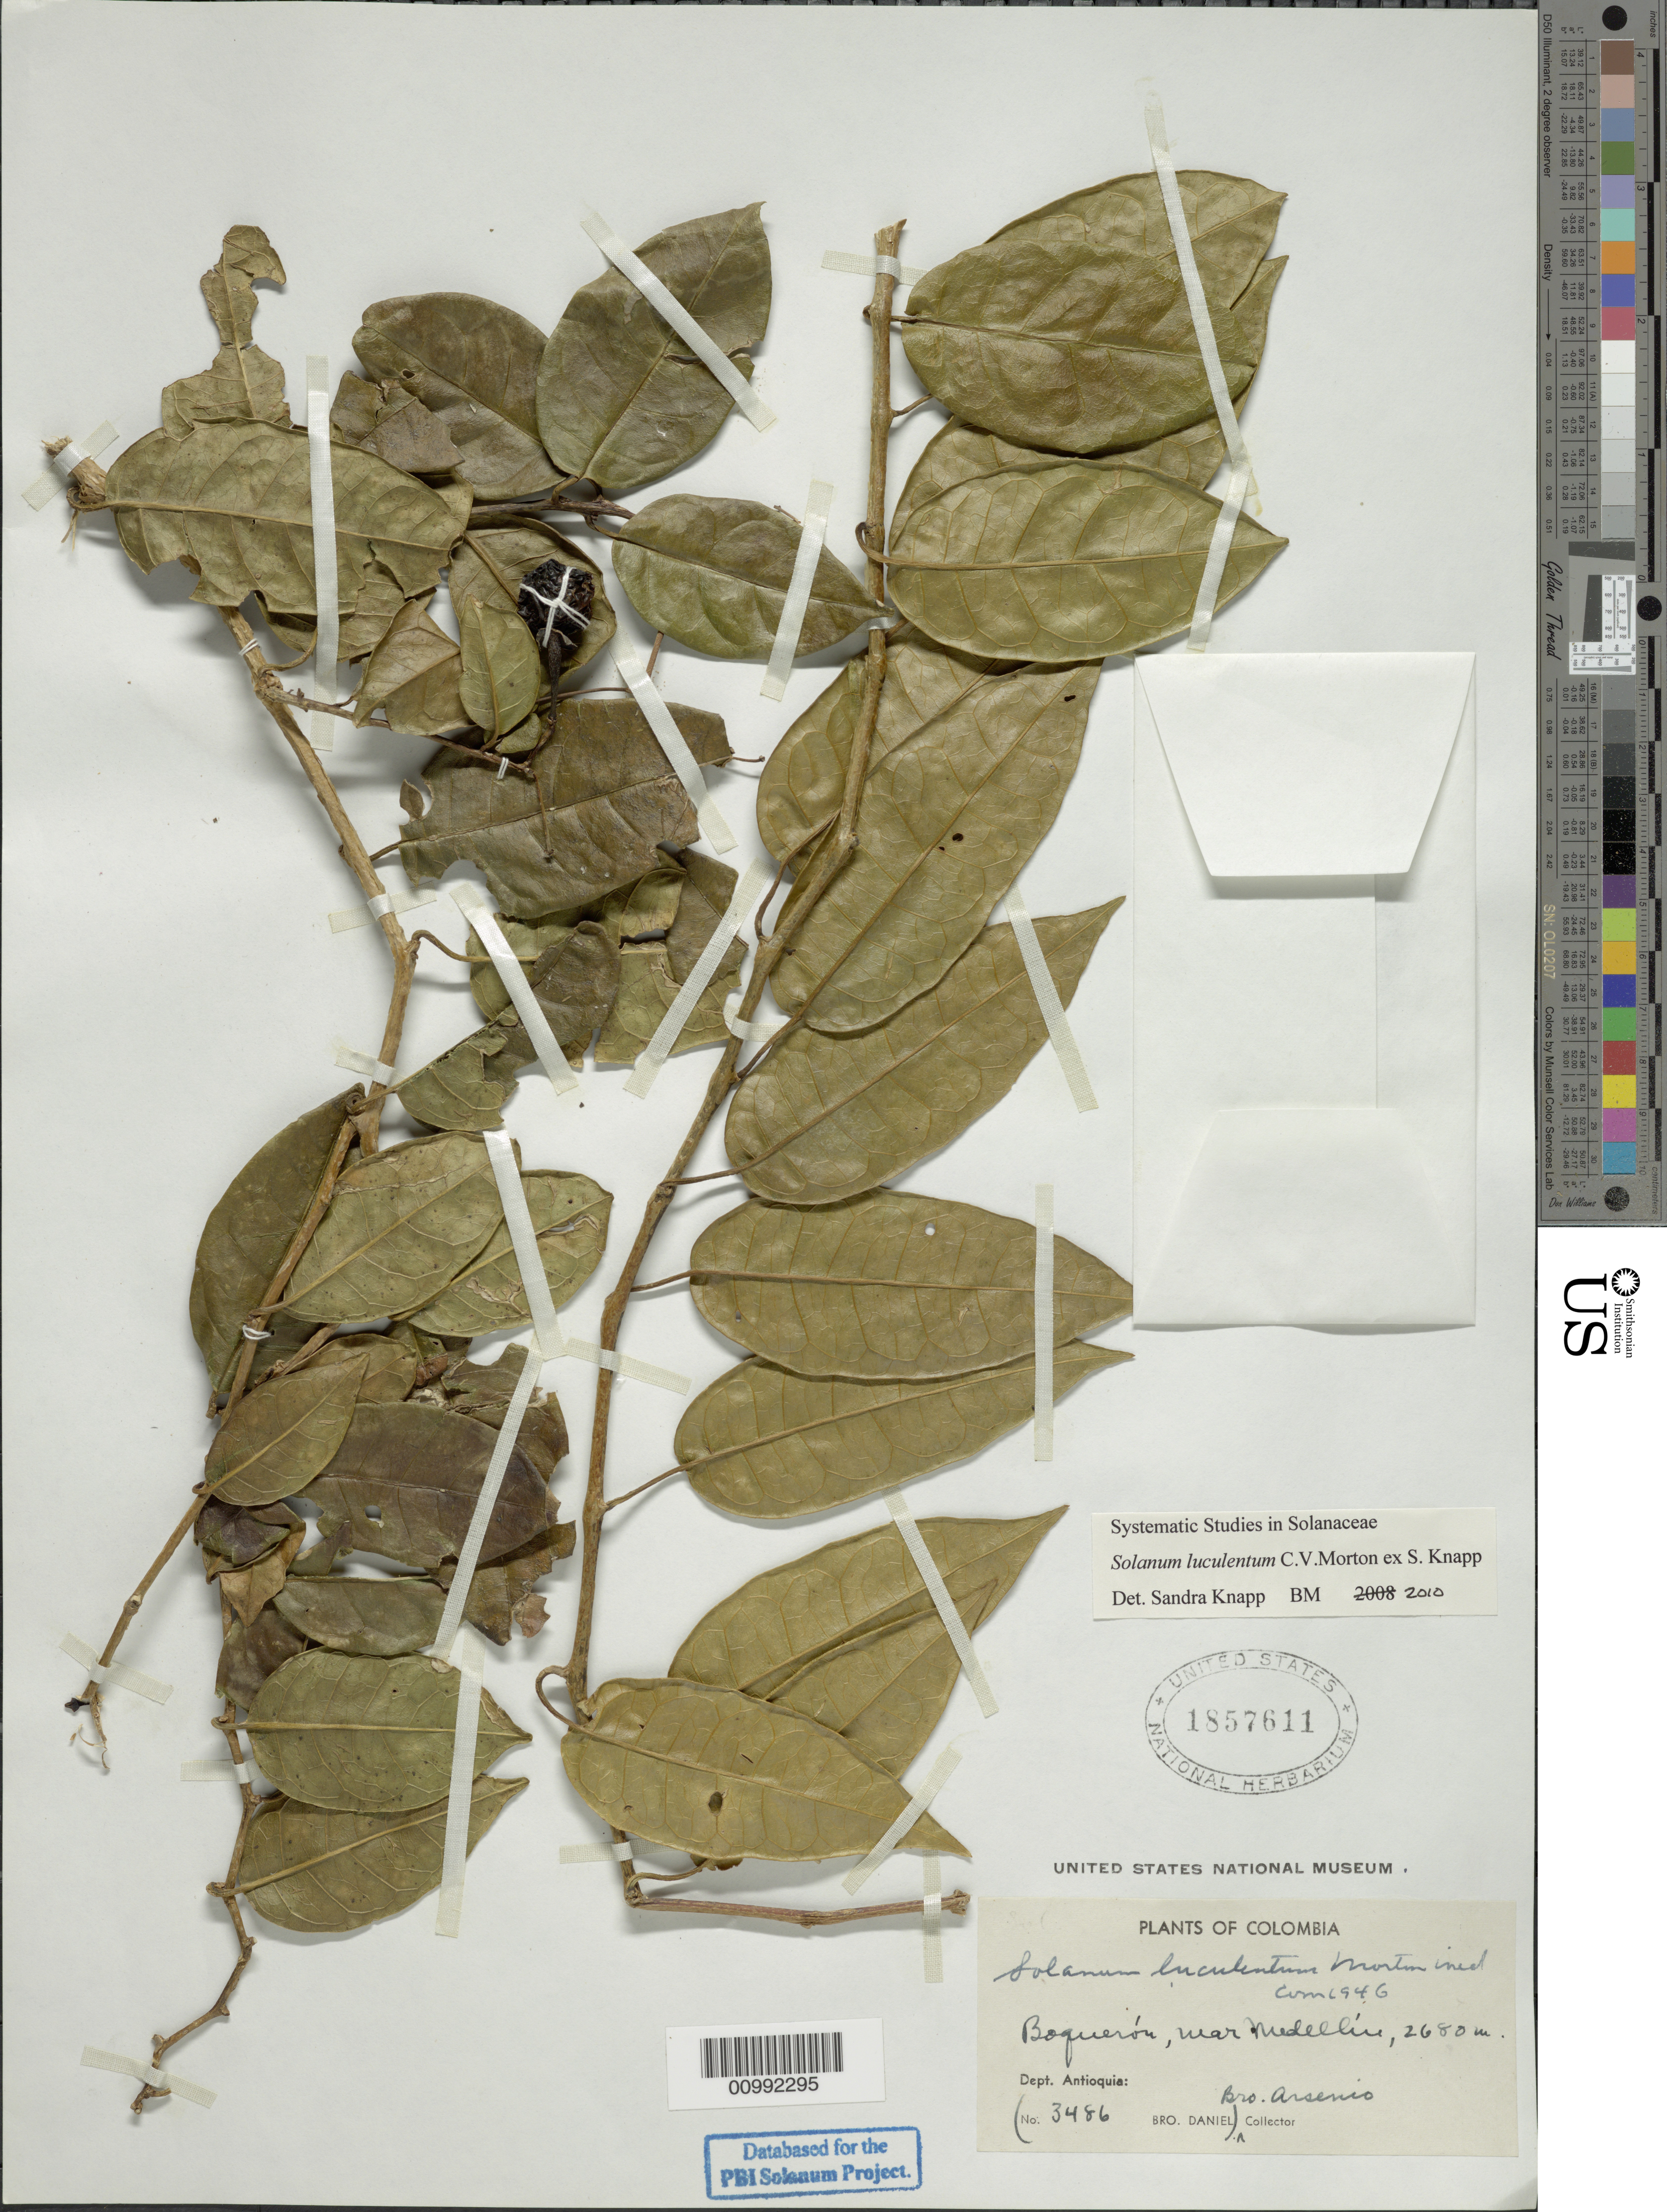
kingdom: Plantae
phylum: Tracheophyta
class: Magnoliopsida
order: Solanales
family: Solanaceae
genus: Solanum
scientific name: Solanum luculentum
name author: S. Knapp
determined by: Knapp, S. D.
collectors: Bro. Daniel & B. Arsènio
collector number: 3486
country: Colombia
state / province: Antioquia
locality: near Medellín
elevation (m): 2680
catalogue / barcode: US 1857611